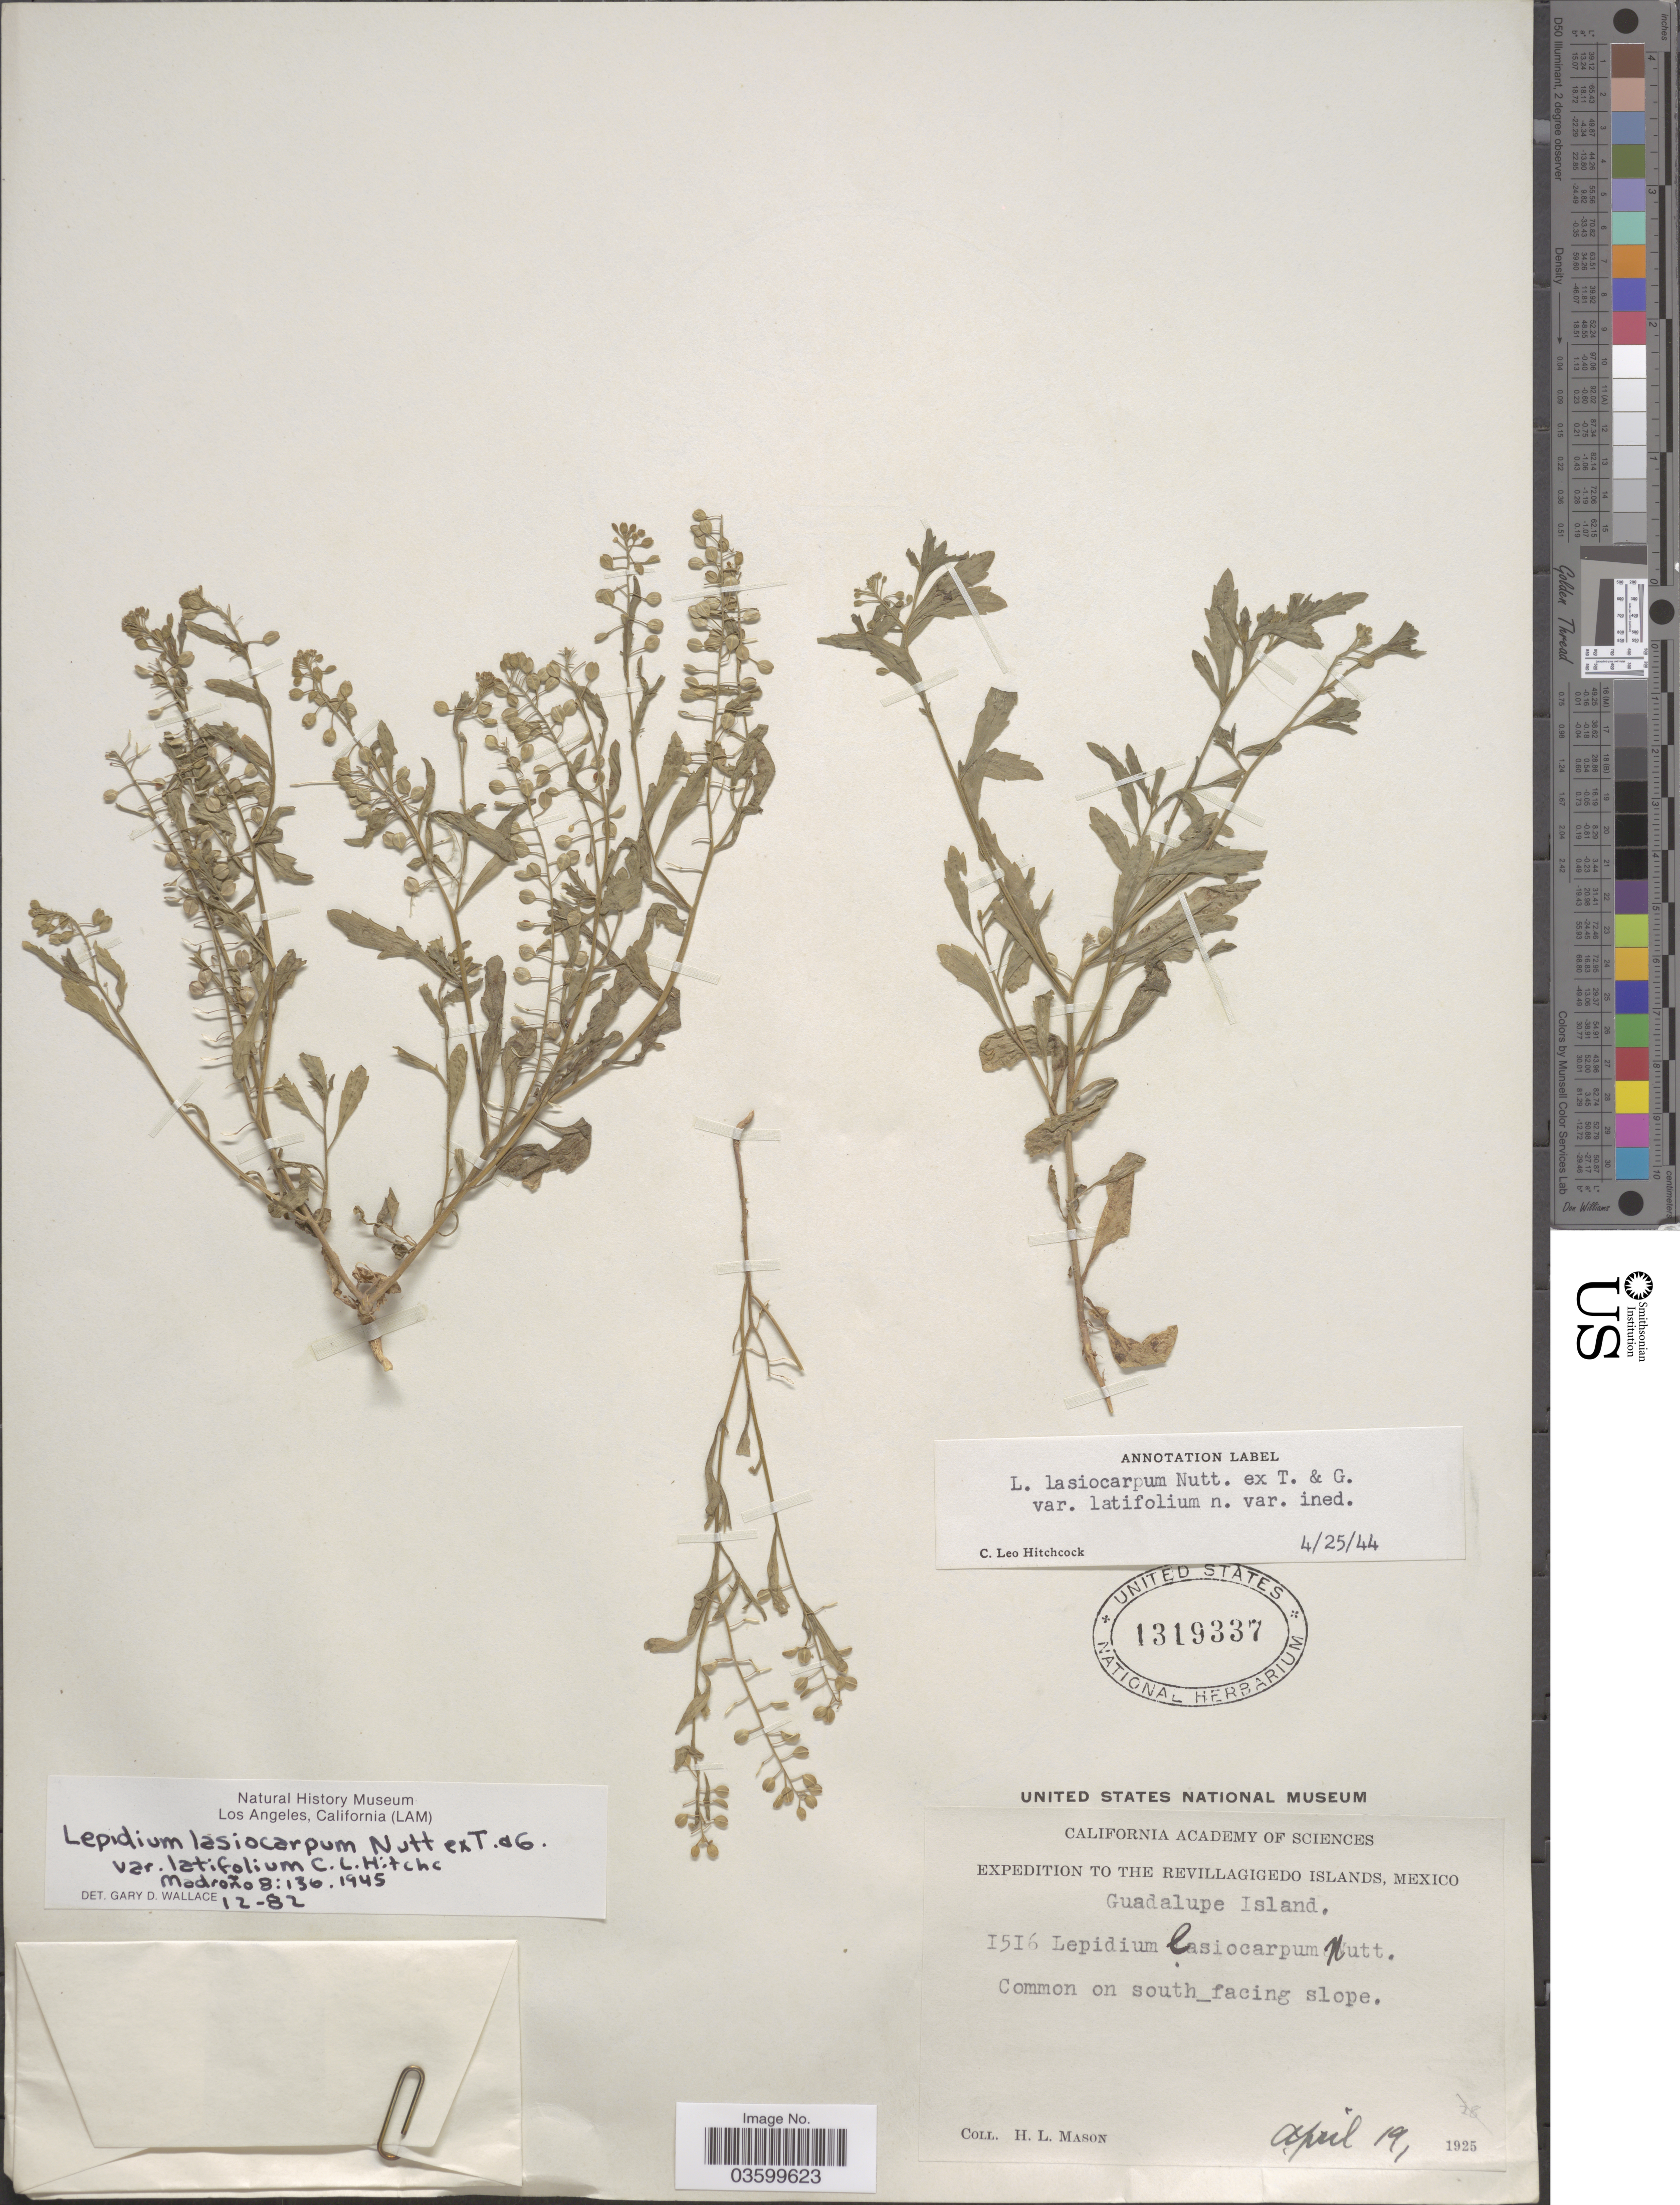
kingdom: Plantae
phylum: Tracheophyta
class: Magnoliopsida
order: Brassicales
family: Brassicaceae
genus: Lepidium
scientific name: Lepidium lasiocarpum var. latifolium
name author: C.L. Hitchc.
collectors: H. L. Mason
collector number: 1516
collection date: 1925-04-19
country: Mexico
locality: The Revillagigedo Islands. Guadalupe Island. South_facing slope.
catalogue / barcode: US 1319337